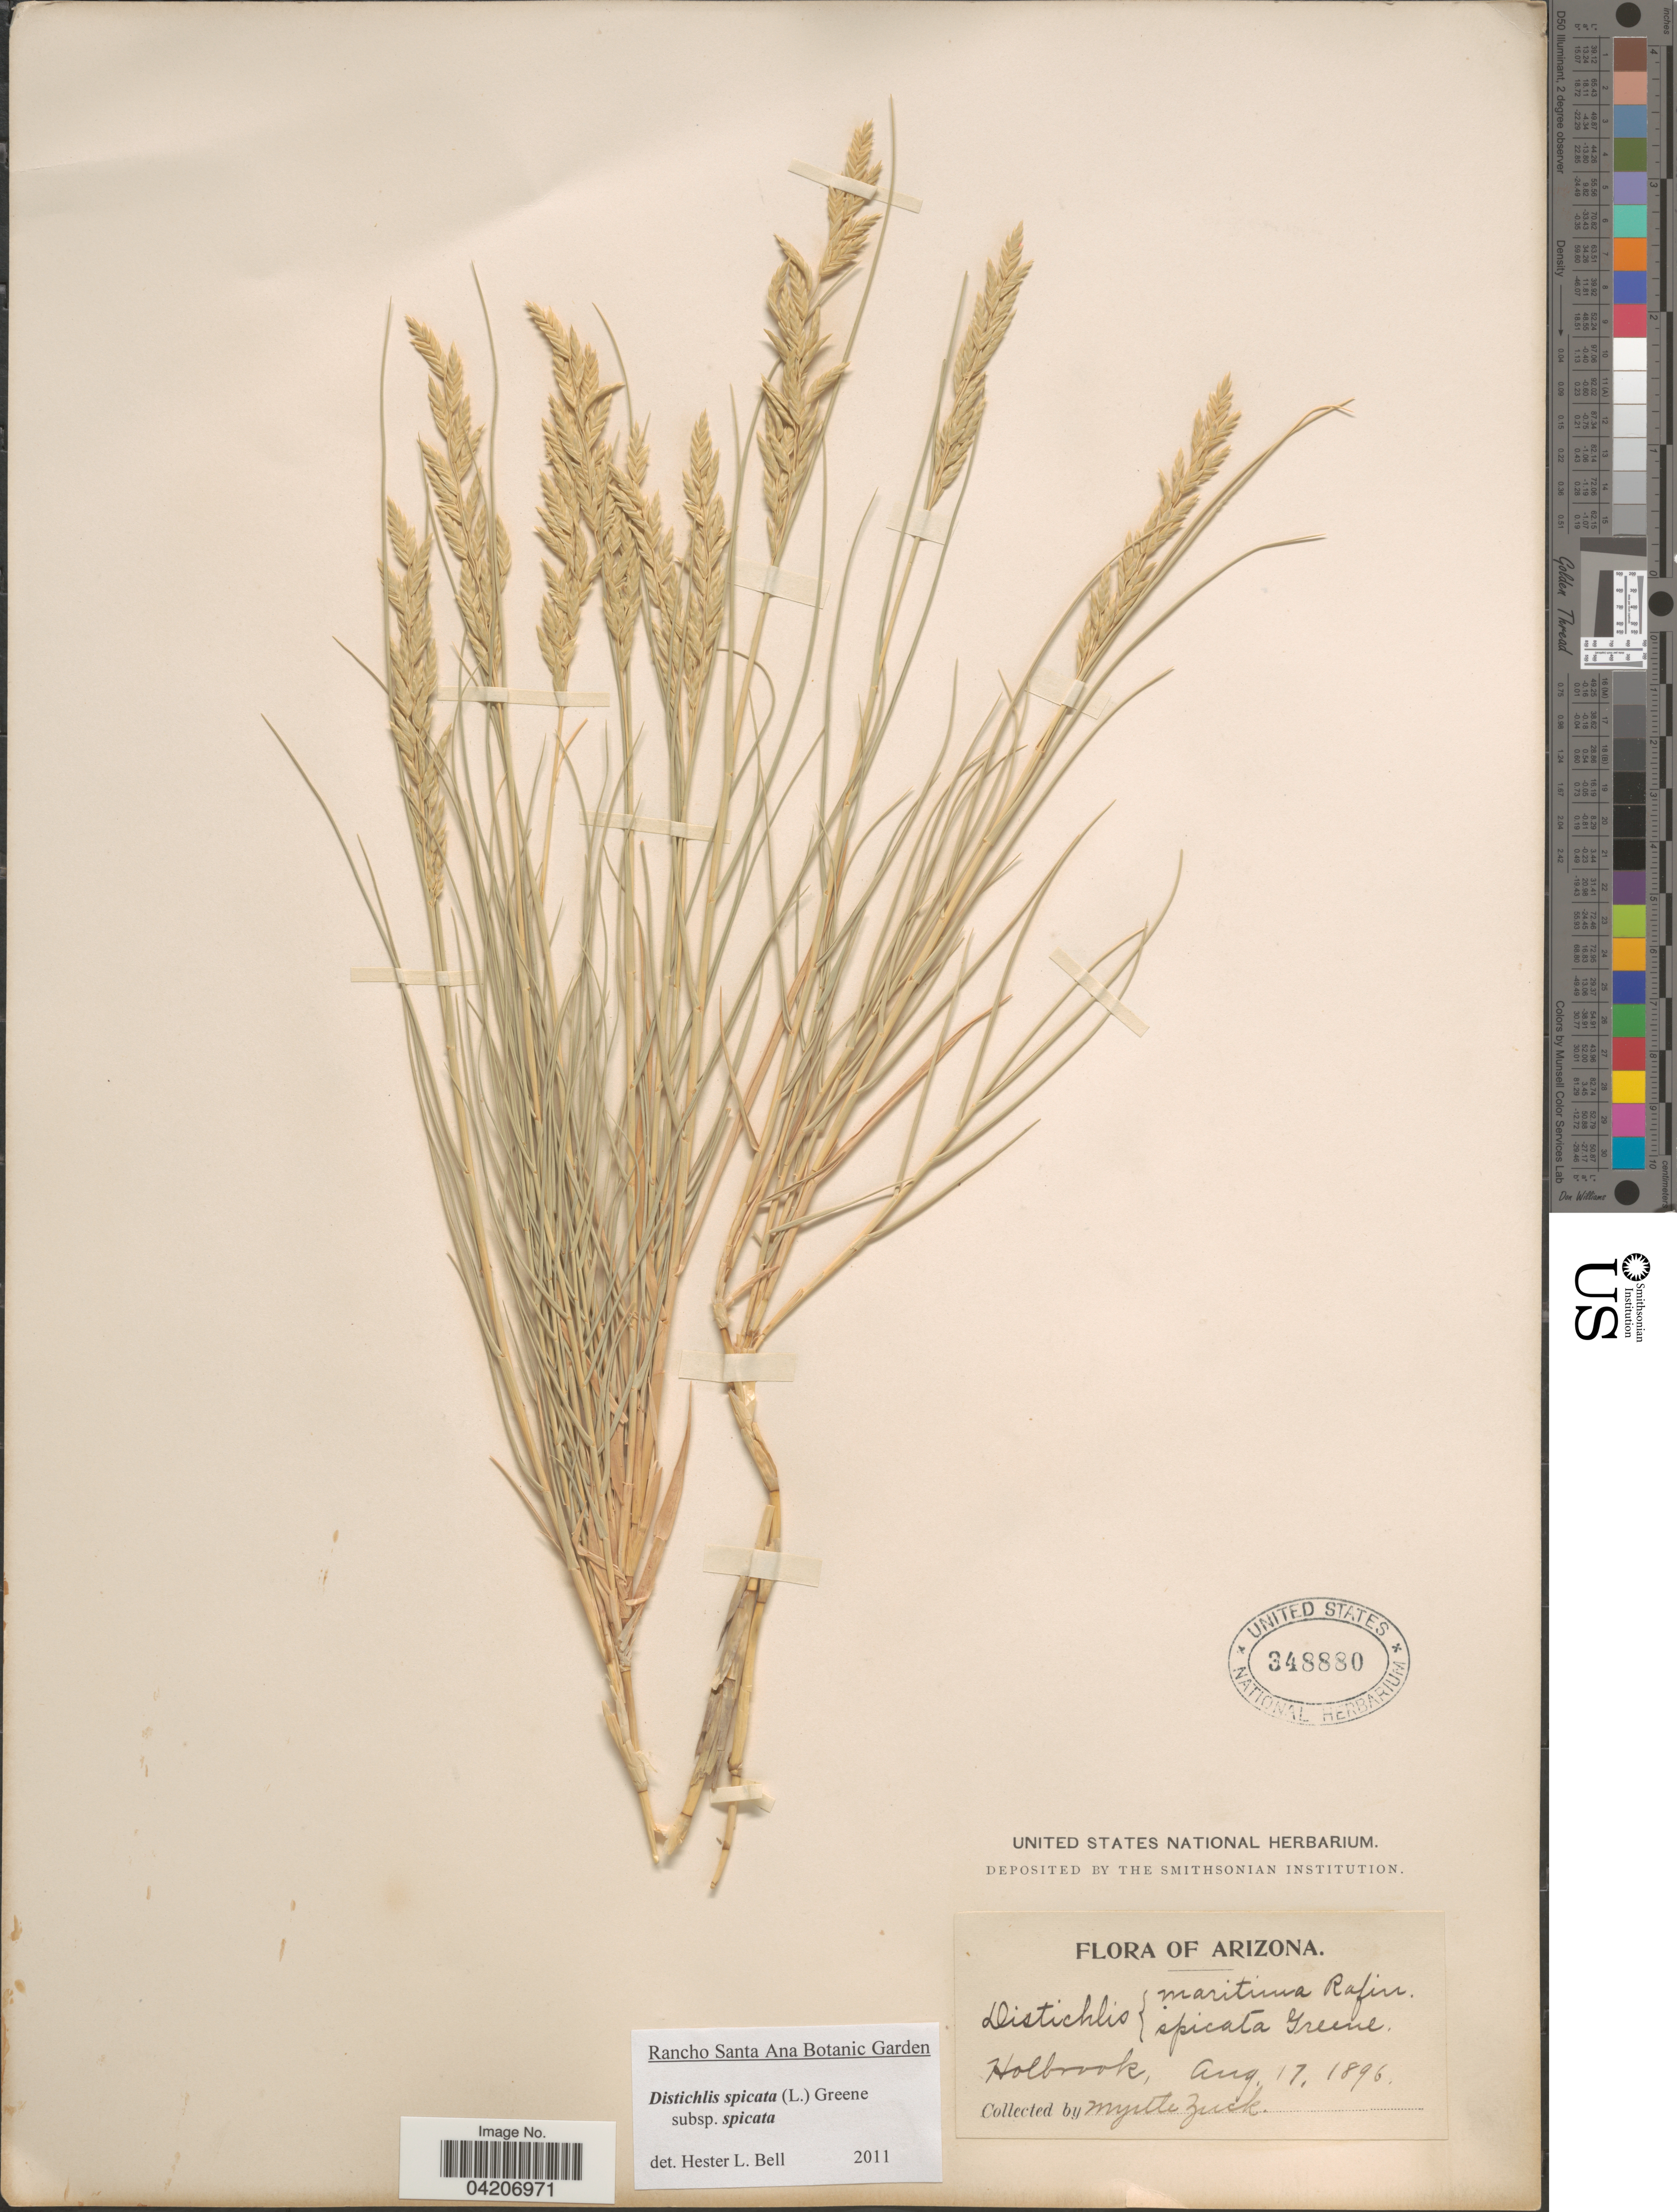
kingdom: Plantae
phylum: Tracheophyta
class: Liliopsida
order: Poales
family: Poaceae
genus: Distichlis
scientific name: Distichlis spicata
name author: (L.) Greene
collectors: M. Zuck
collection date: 1896-08-17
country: United States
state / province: Arizona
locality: Holbrook.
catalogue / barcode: US 348880